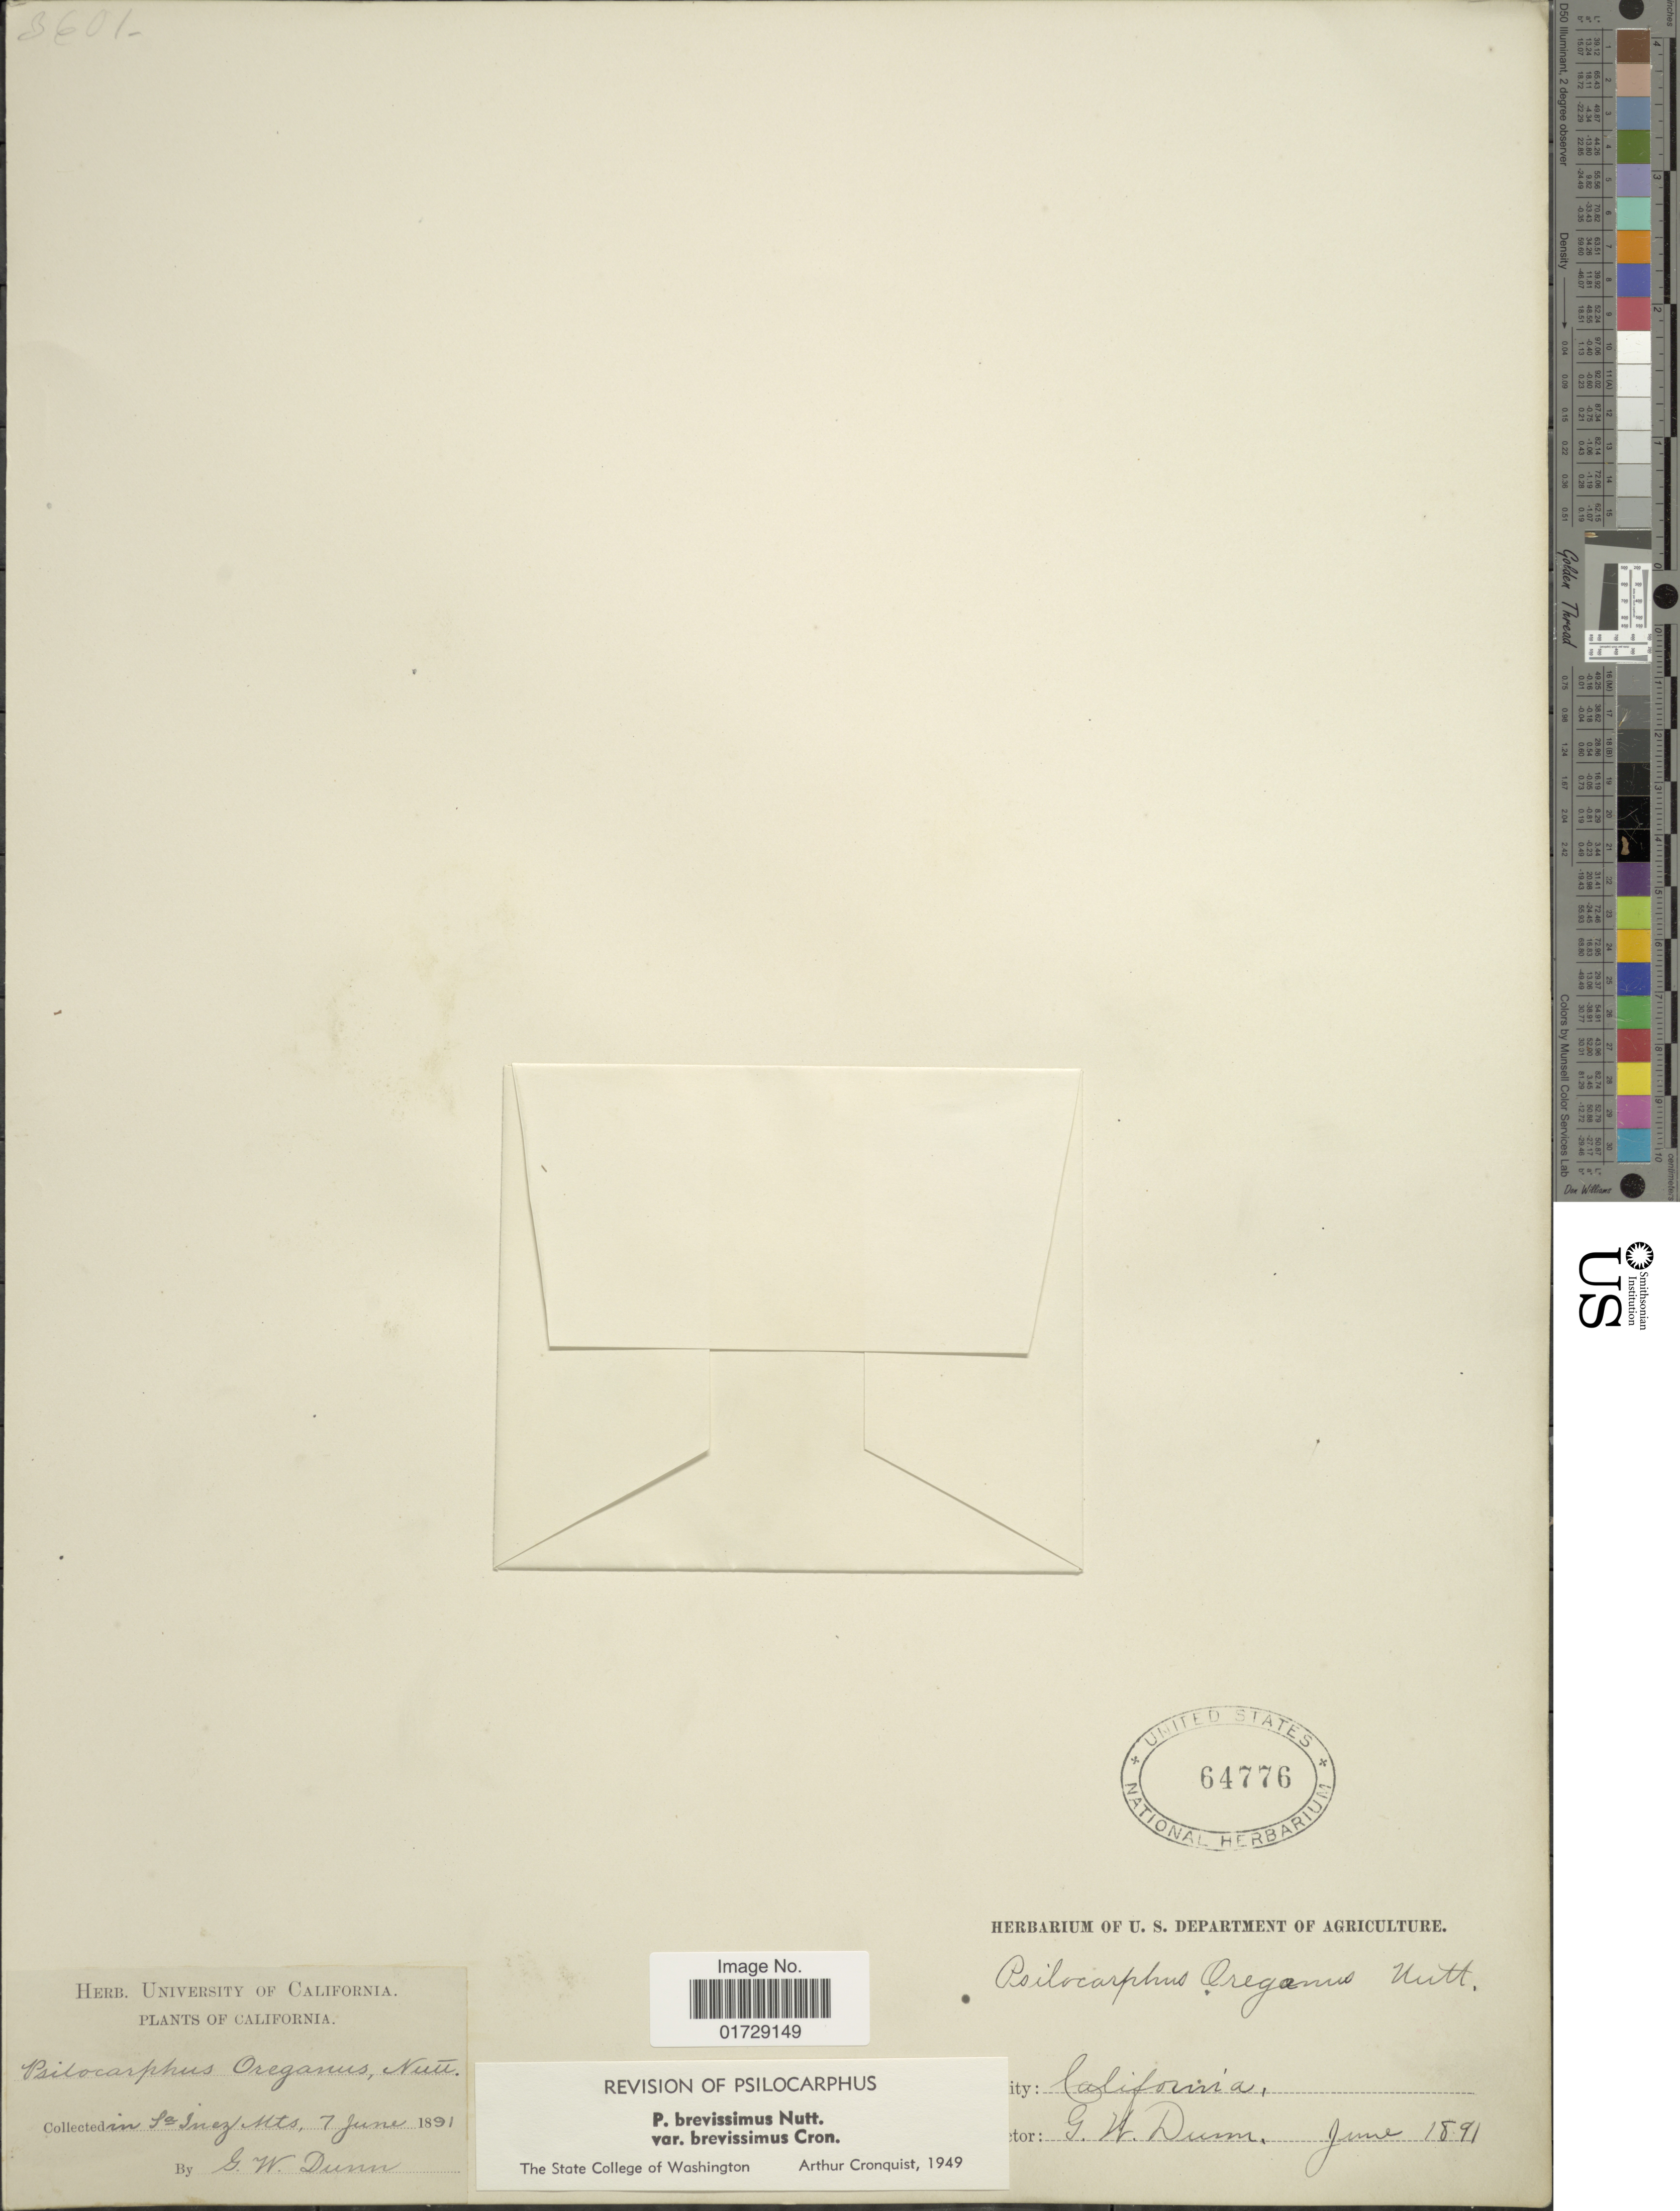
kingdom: Plantae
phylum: Tracheophyta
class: Magnoliopsida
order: Asterales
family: Asteraceae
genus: Psilocarphus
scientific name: Psilocarphus brevissimus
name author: Nutt.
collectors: G. W.Dunn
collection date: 1891-06-07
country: United States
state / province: California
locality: Sa Inez Mts.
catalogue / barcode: US 64776